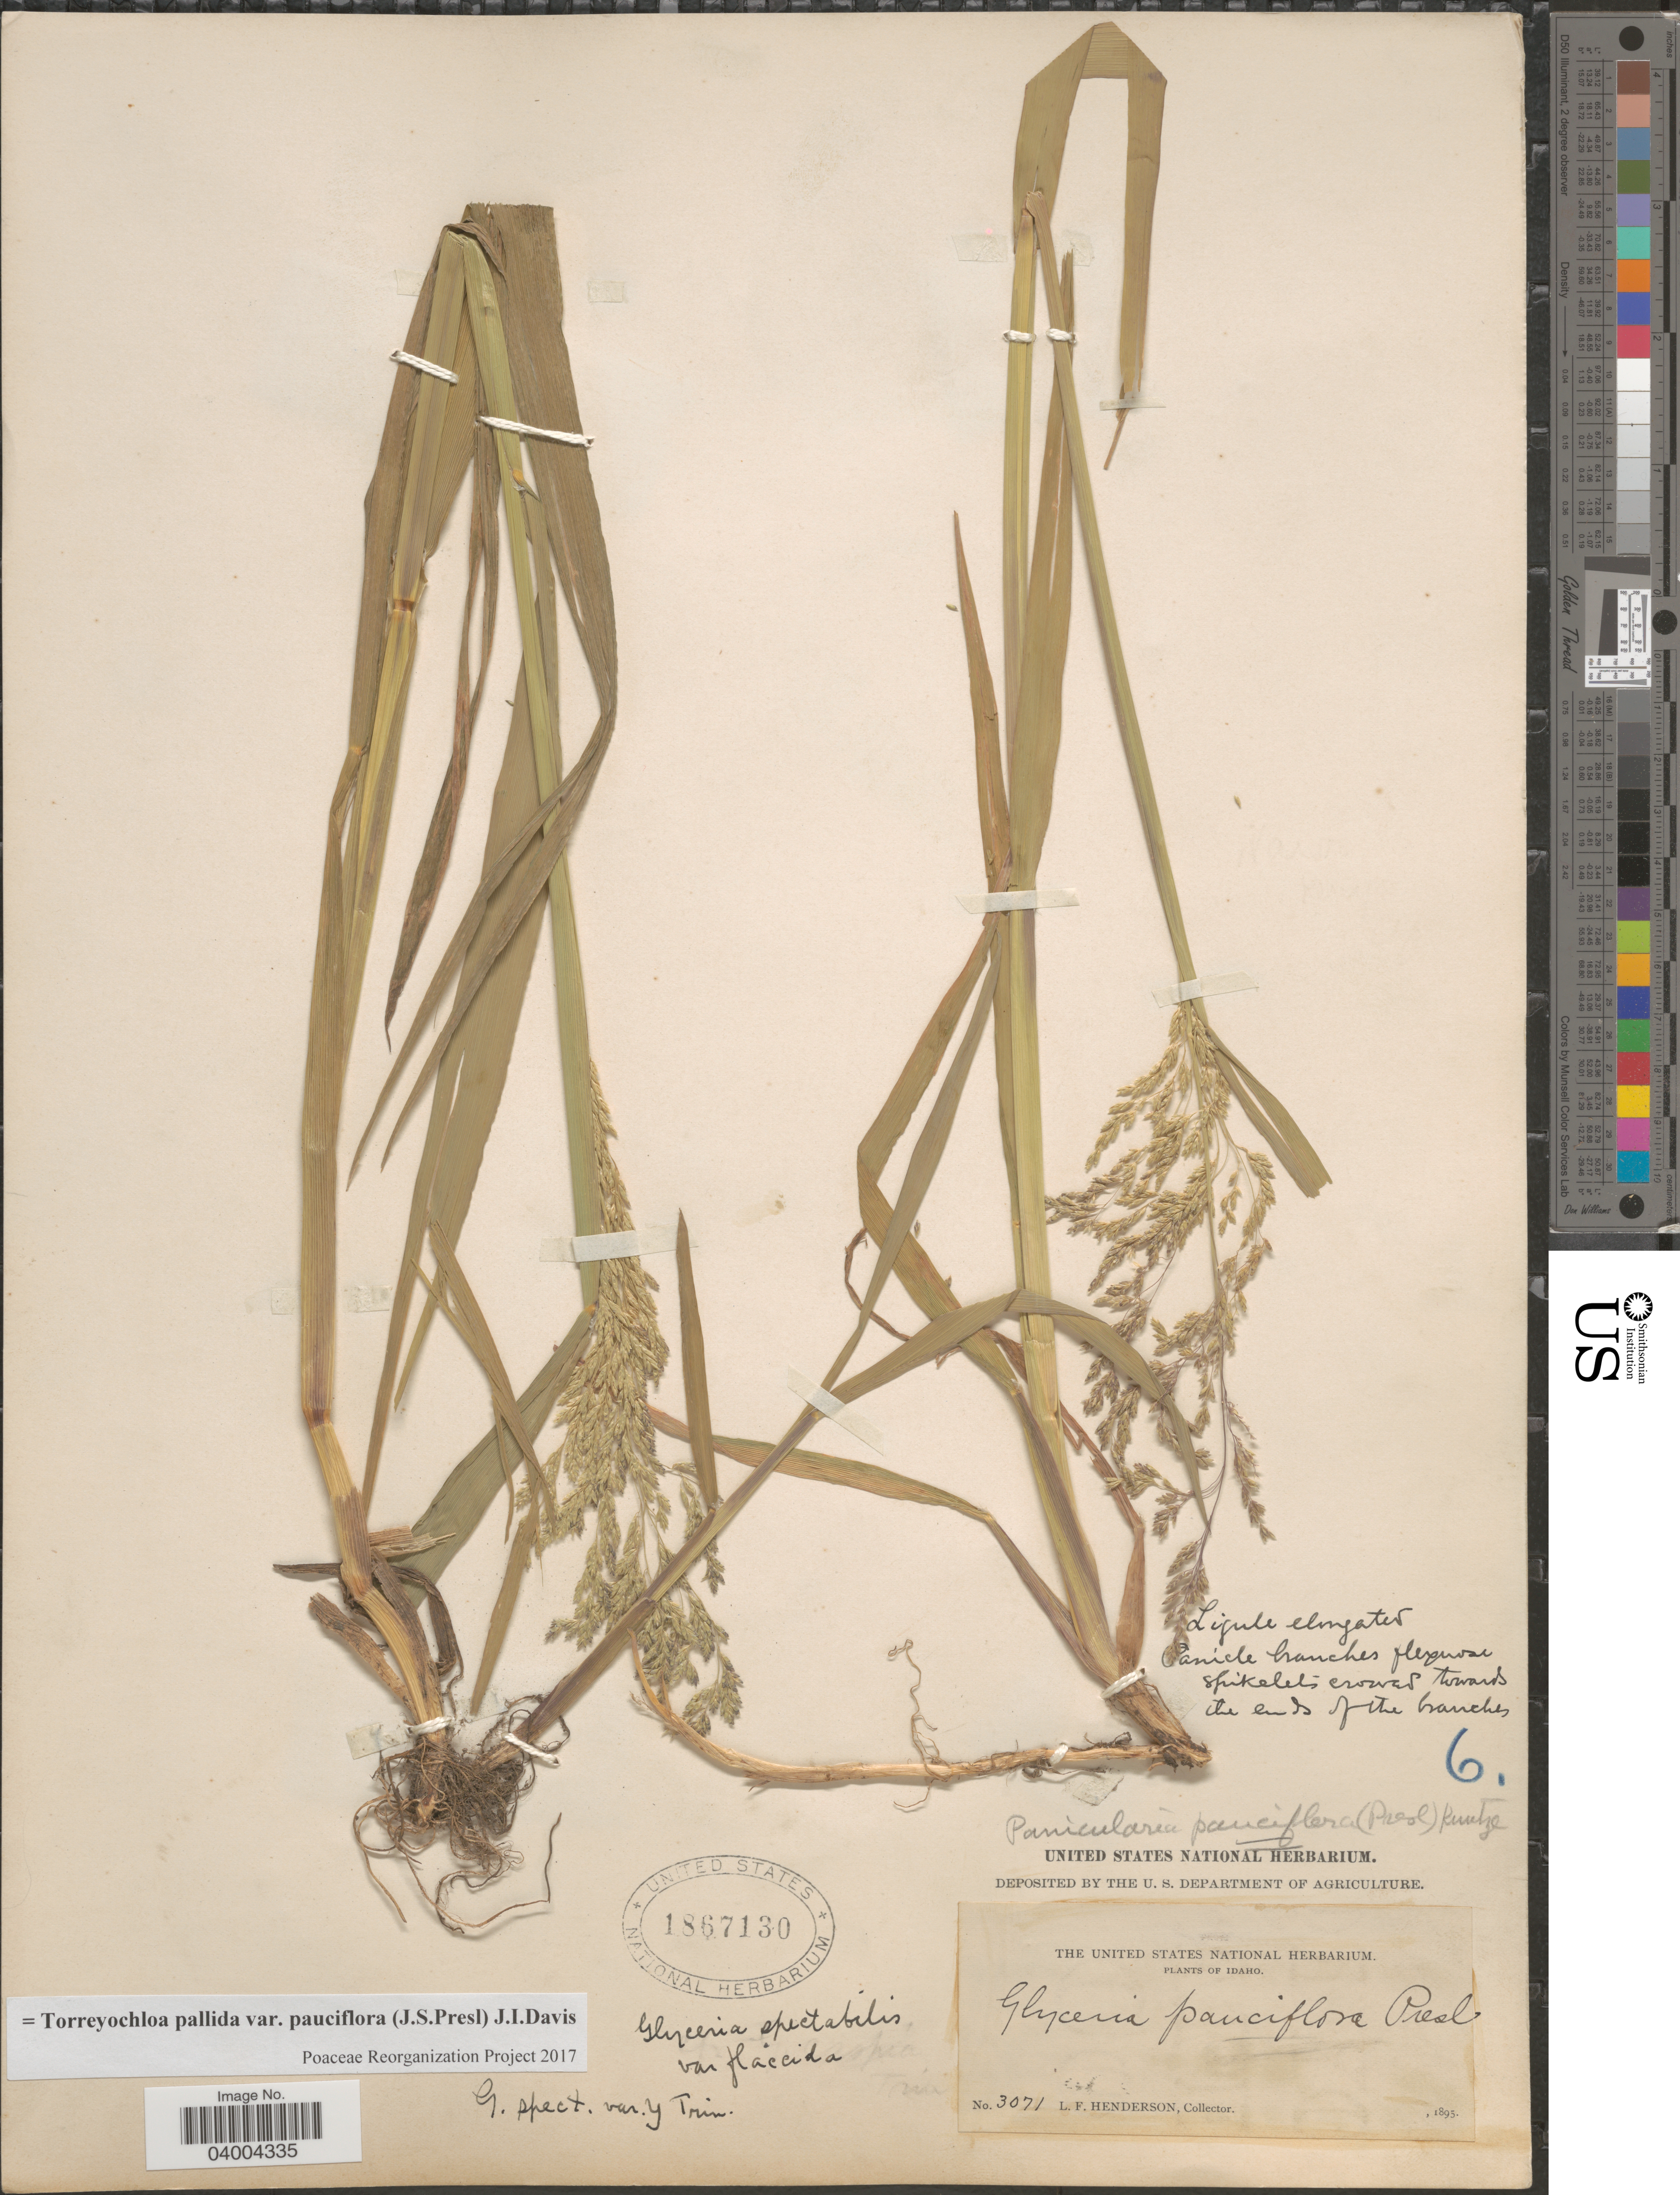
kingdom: Plantae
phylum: Tracheophyta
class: Liliopsida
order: Poales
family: Poaceae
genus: Torreyochloa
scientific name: Torreyochloa pallida var. pauciflora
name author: (J. Presl) J.I. Davis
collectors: L. Henderson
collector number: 3071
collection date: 1895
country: United States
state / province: Idaho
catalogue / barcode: US 1867130